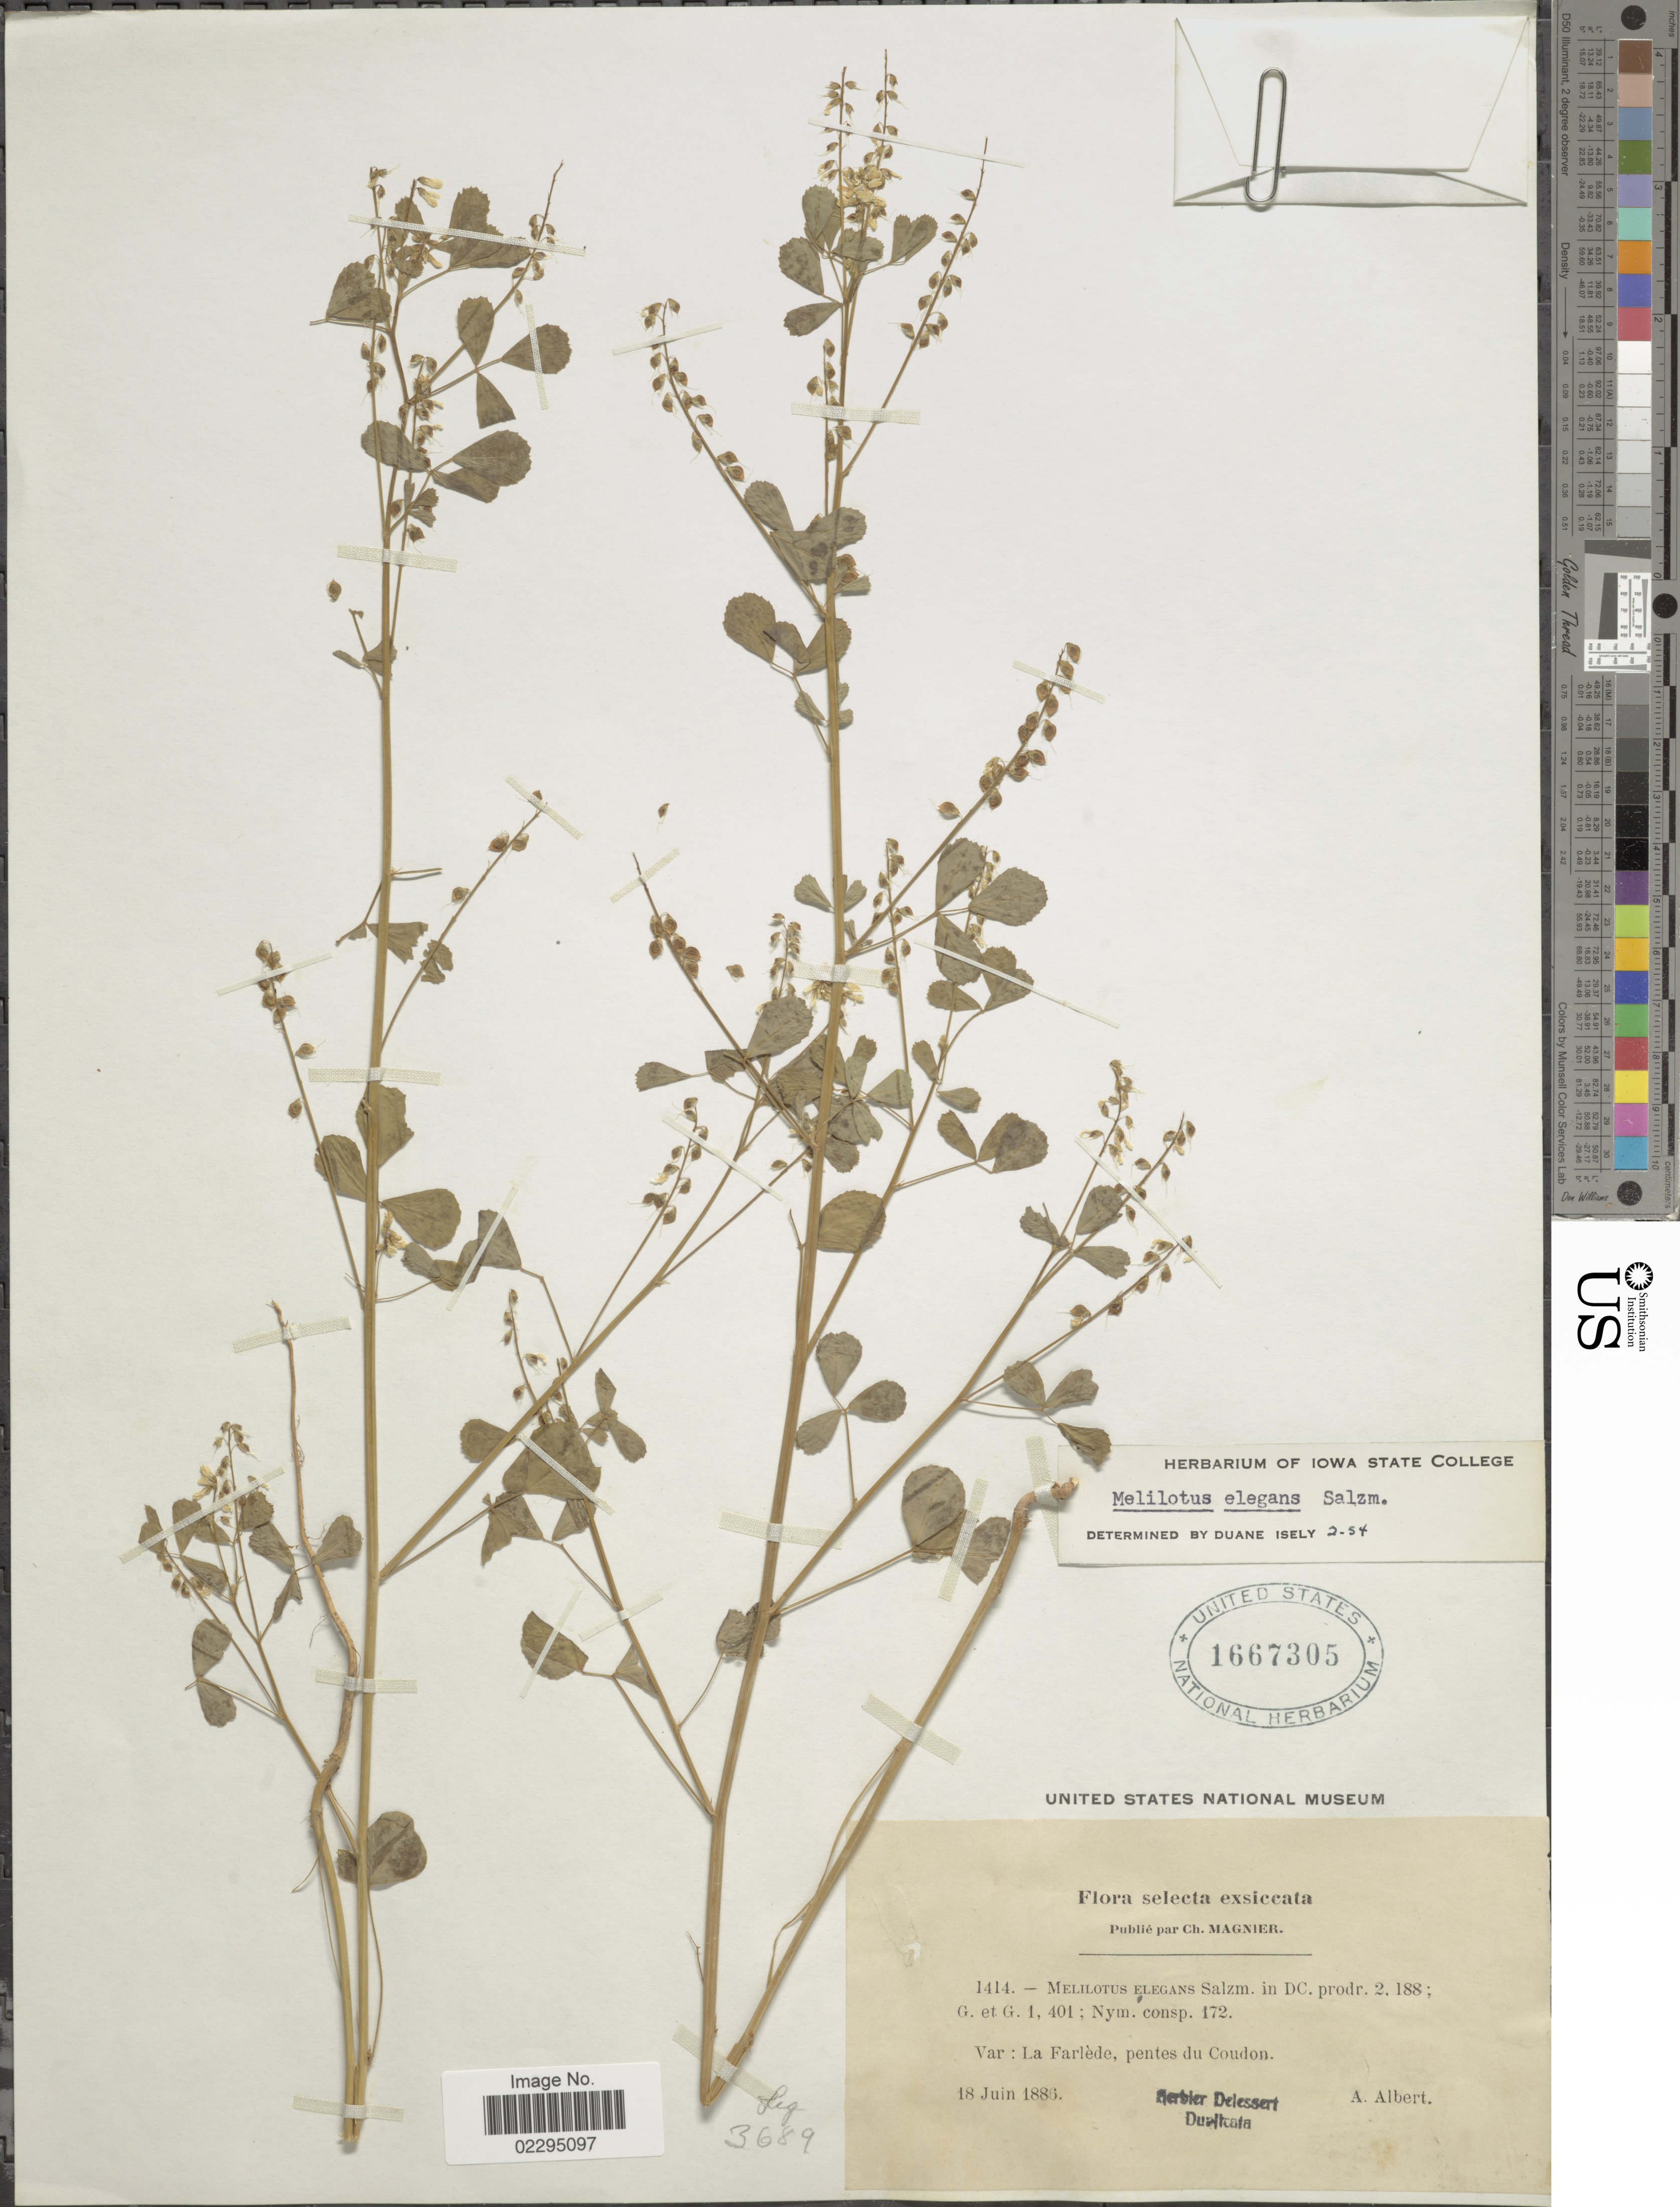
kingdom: Plantae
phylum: Tracheophyta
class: Magnoliopsida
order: Fabales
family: Fabaceae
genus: Melilotus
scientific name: Melilotus elegans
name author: Salzm. ex Ser.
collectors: A. Albert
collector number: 1414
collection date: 1886-06-18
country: France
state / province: Provence-Alpes-Côte d'Azur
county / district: Var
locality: Var: La Farlede, pentes du Coudon.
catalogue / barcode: US 1667305